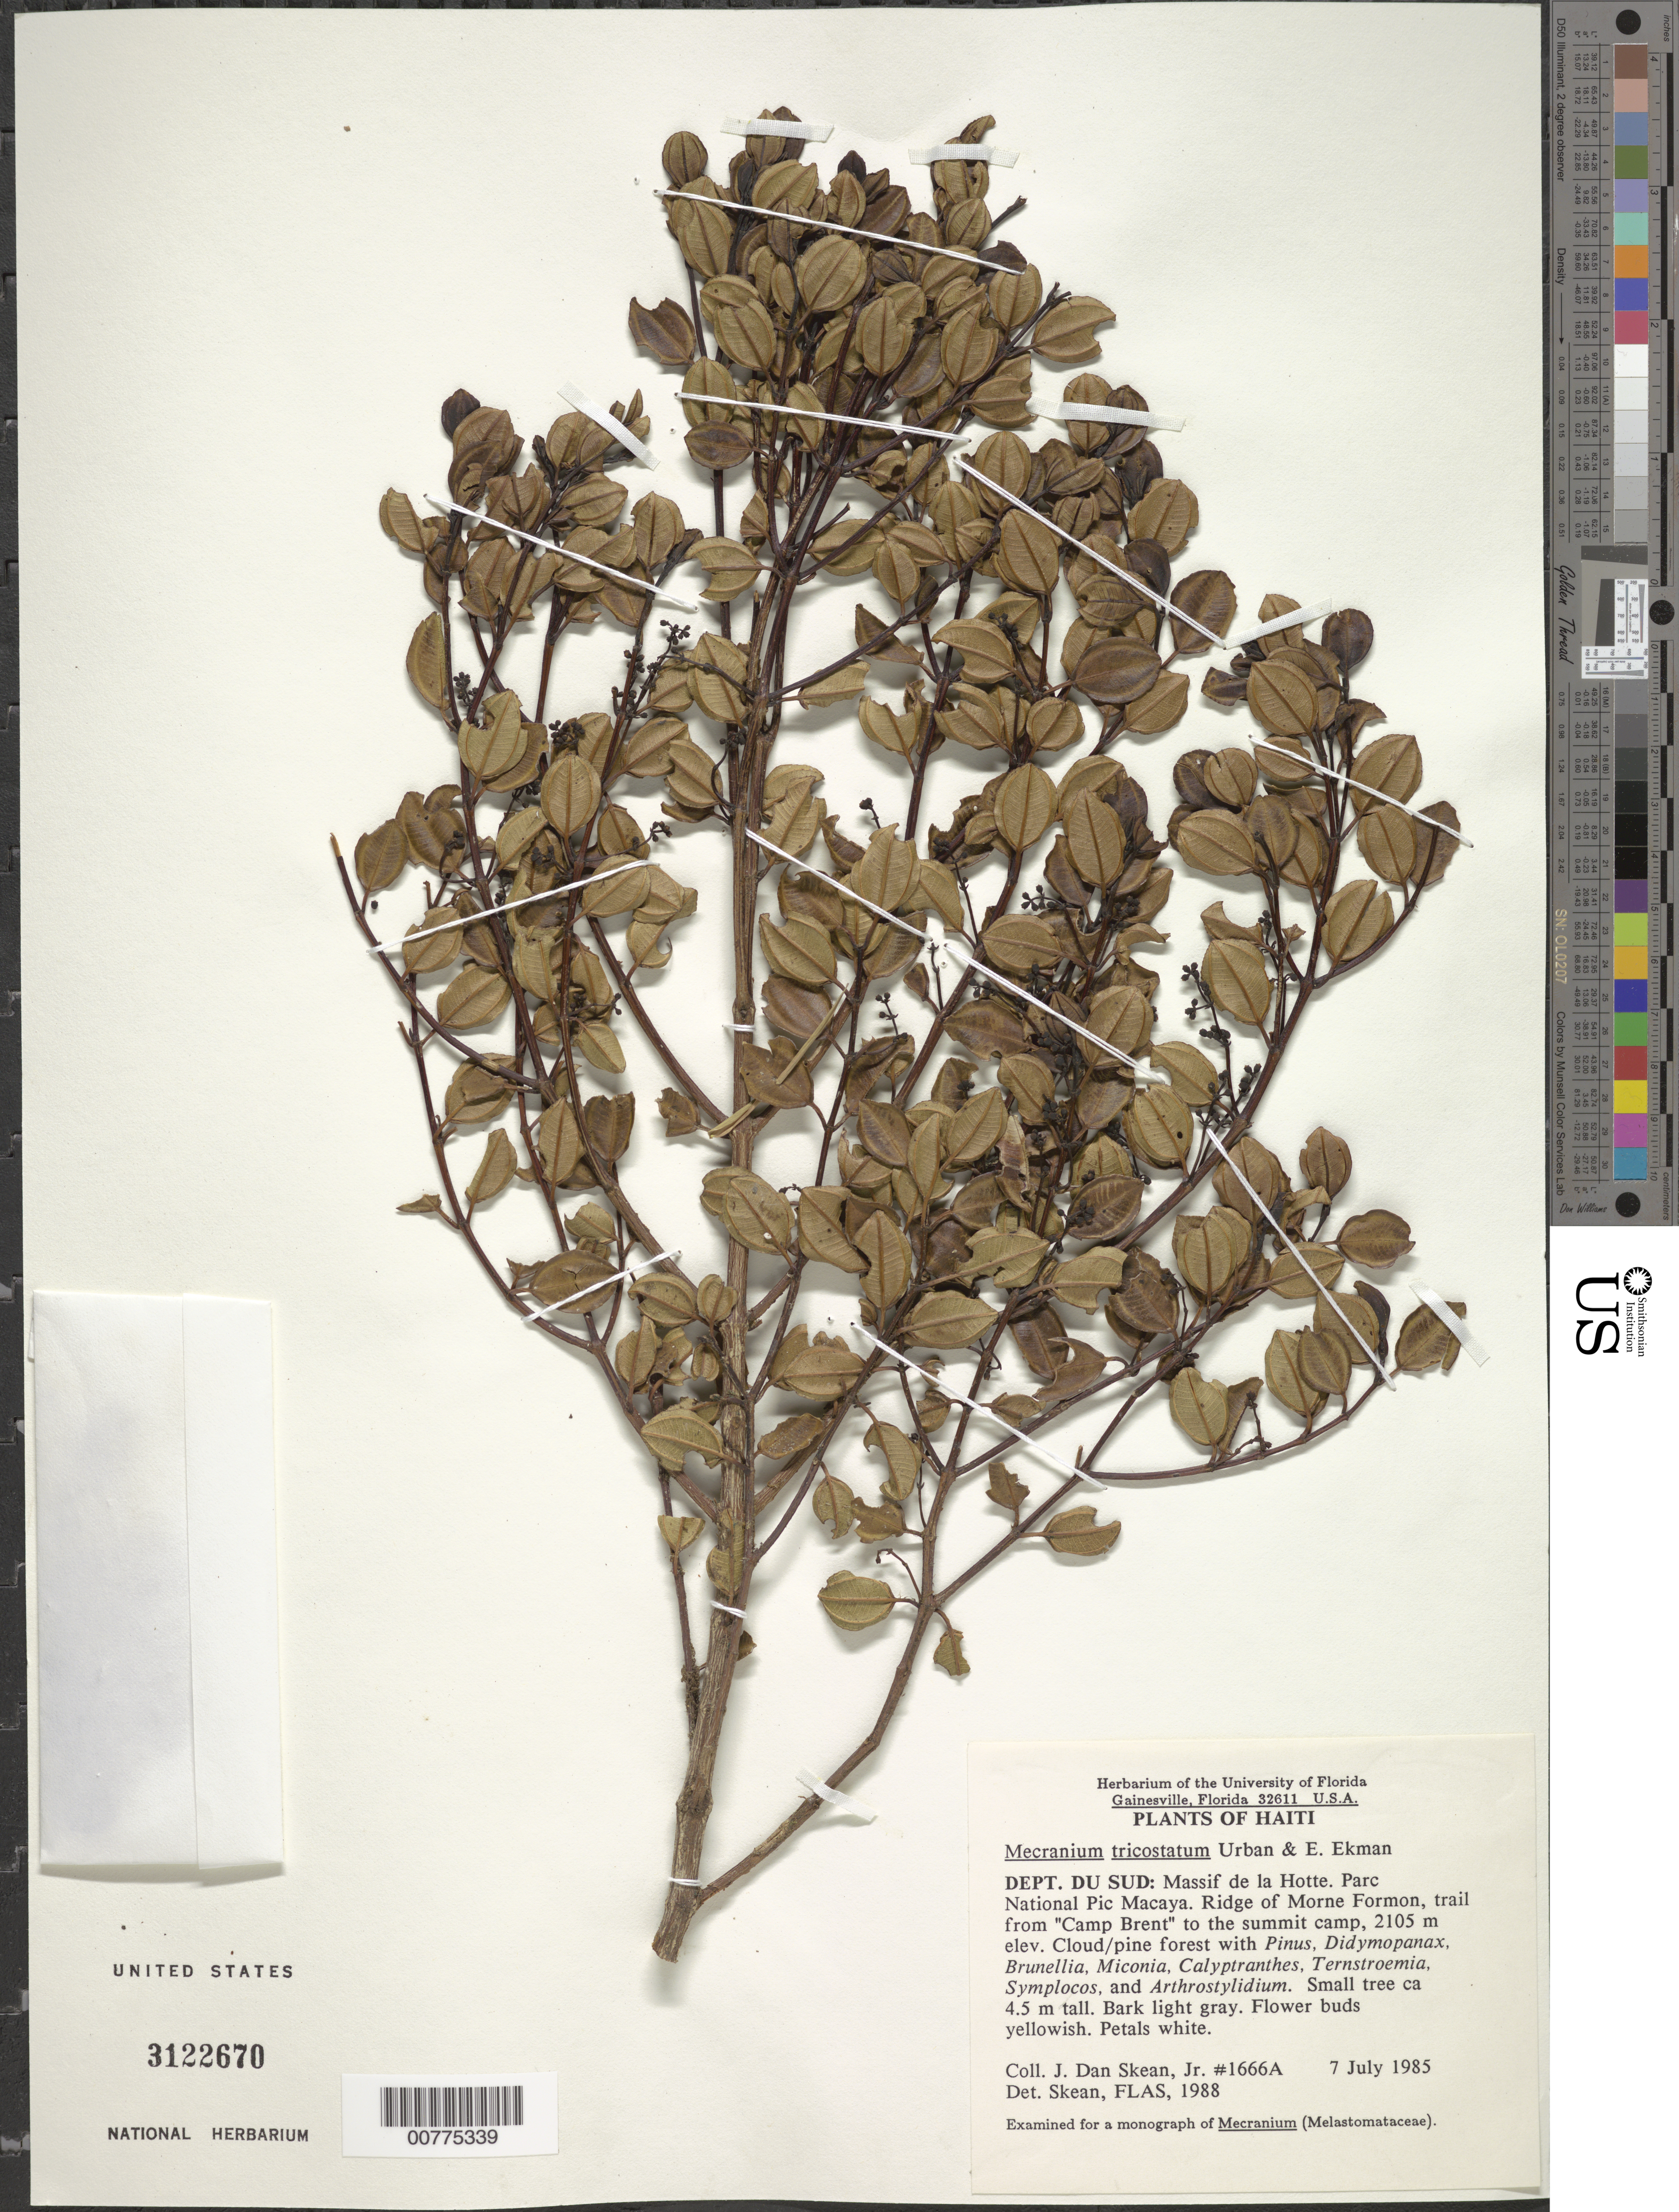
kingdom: Plantae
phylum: Tracheophyta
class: Magnoliopsida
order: Myrtales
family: Melastomataceae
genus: Mecranium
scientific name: Mecranium triscotatum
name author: Urb. & Ekman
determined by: Skean, J. D., Jr.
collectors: J. D. Skean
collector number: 1666a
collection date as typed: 07 Jul 1985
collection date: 1985-07-07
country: Haiti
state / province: Sud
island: Hispaniola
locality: Massif de la Hotte, Pic Macaya National Parc, Ridge of Morne Formon, trail from "Camp Brent" to the summit camp.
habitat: Cloud/pine forests with Pinus, Didymopanax, Brunellia, Miconia, Calyptranthes, Ternstroemia, Symplocos and Arthrostylidium.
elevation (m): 2105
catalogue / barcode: US 3122670